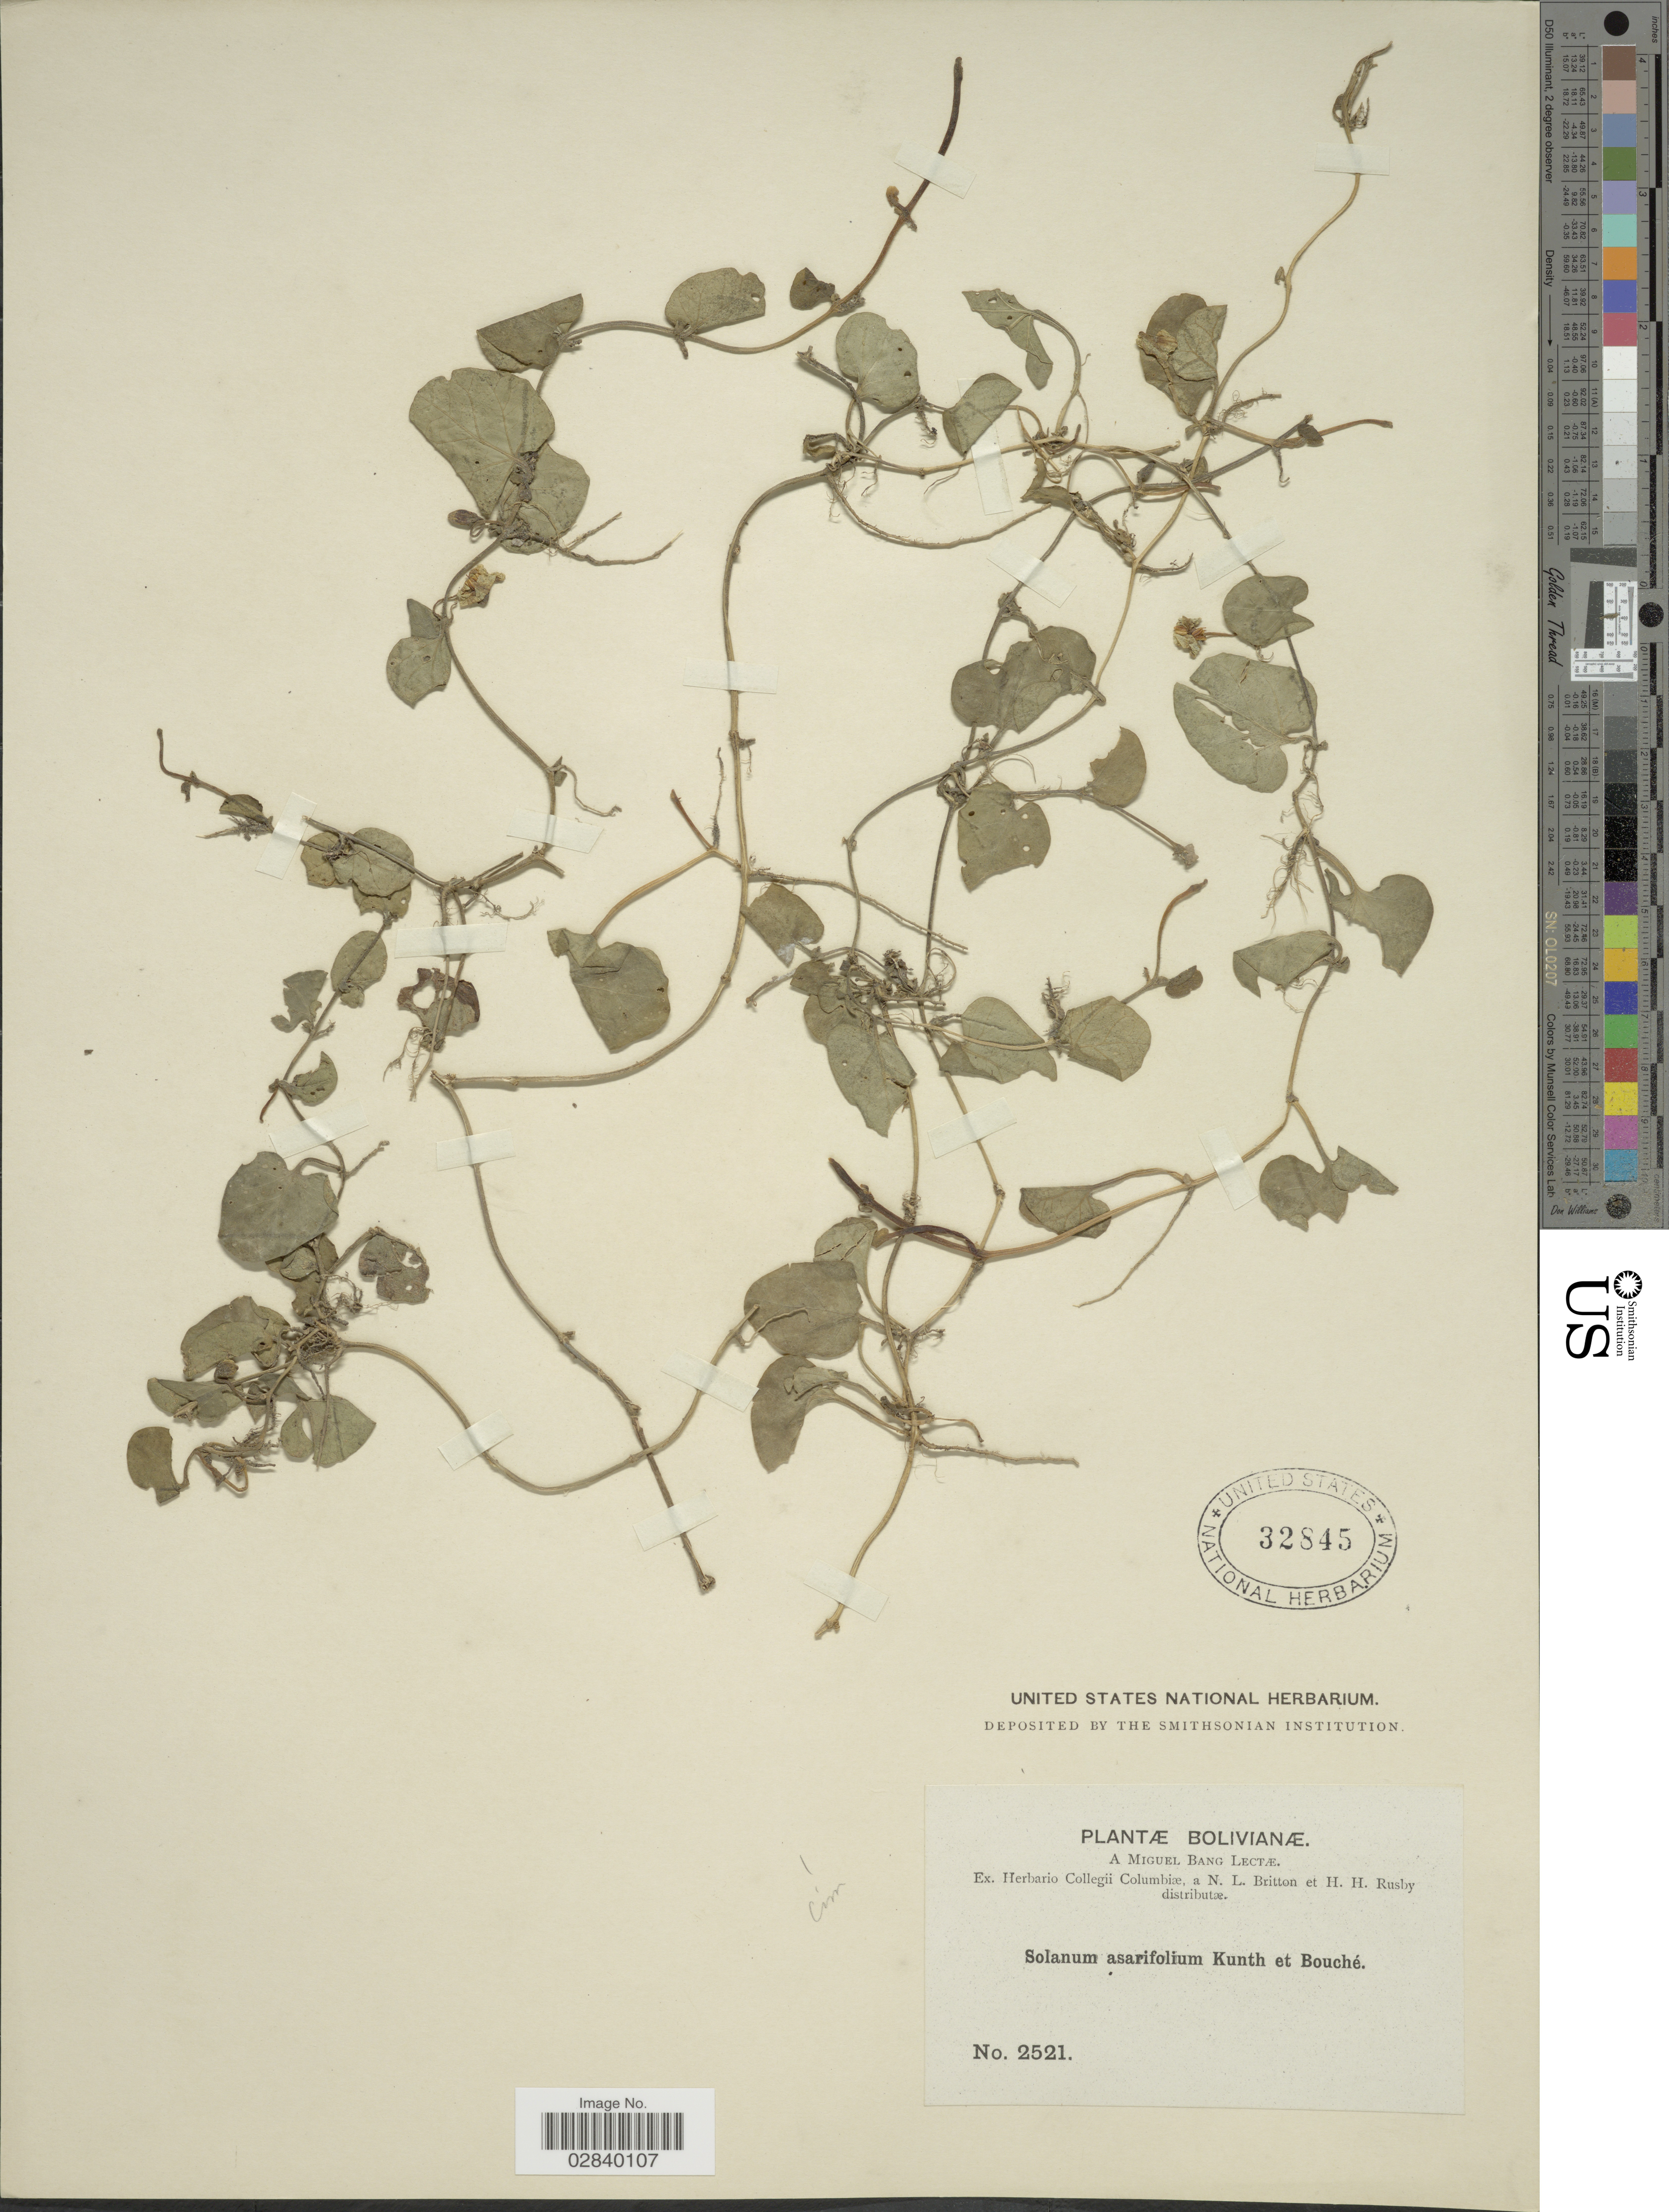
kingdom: Plantae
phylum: Tracheophyta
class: Magnoliopsida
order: Solanales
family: Solanaceae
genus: Lycianthes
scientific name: Lycianthes asarifolia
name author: (Kunth & C.D. Bouché) Bitter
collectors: M. Bang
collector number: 2521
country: Bolivia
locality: Bolivianæ.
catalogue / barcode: US 32845